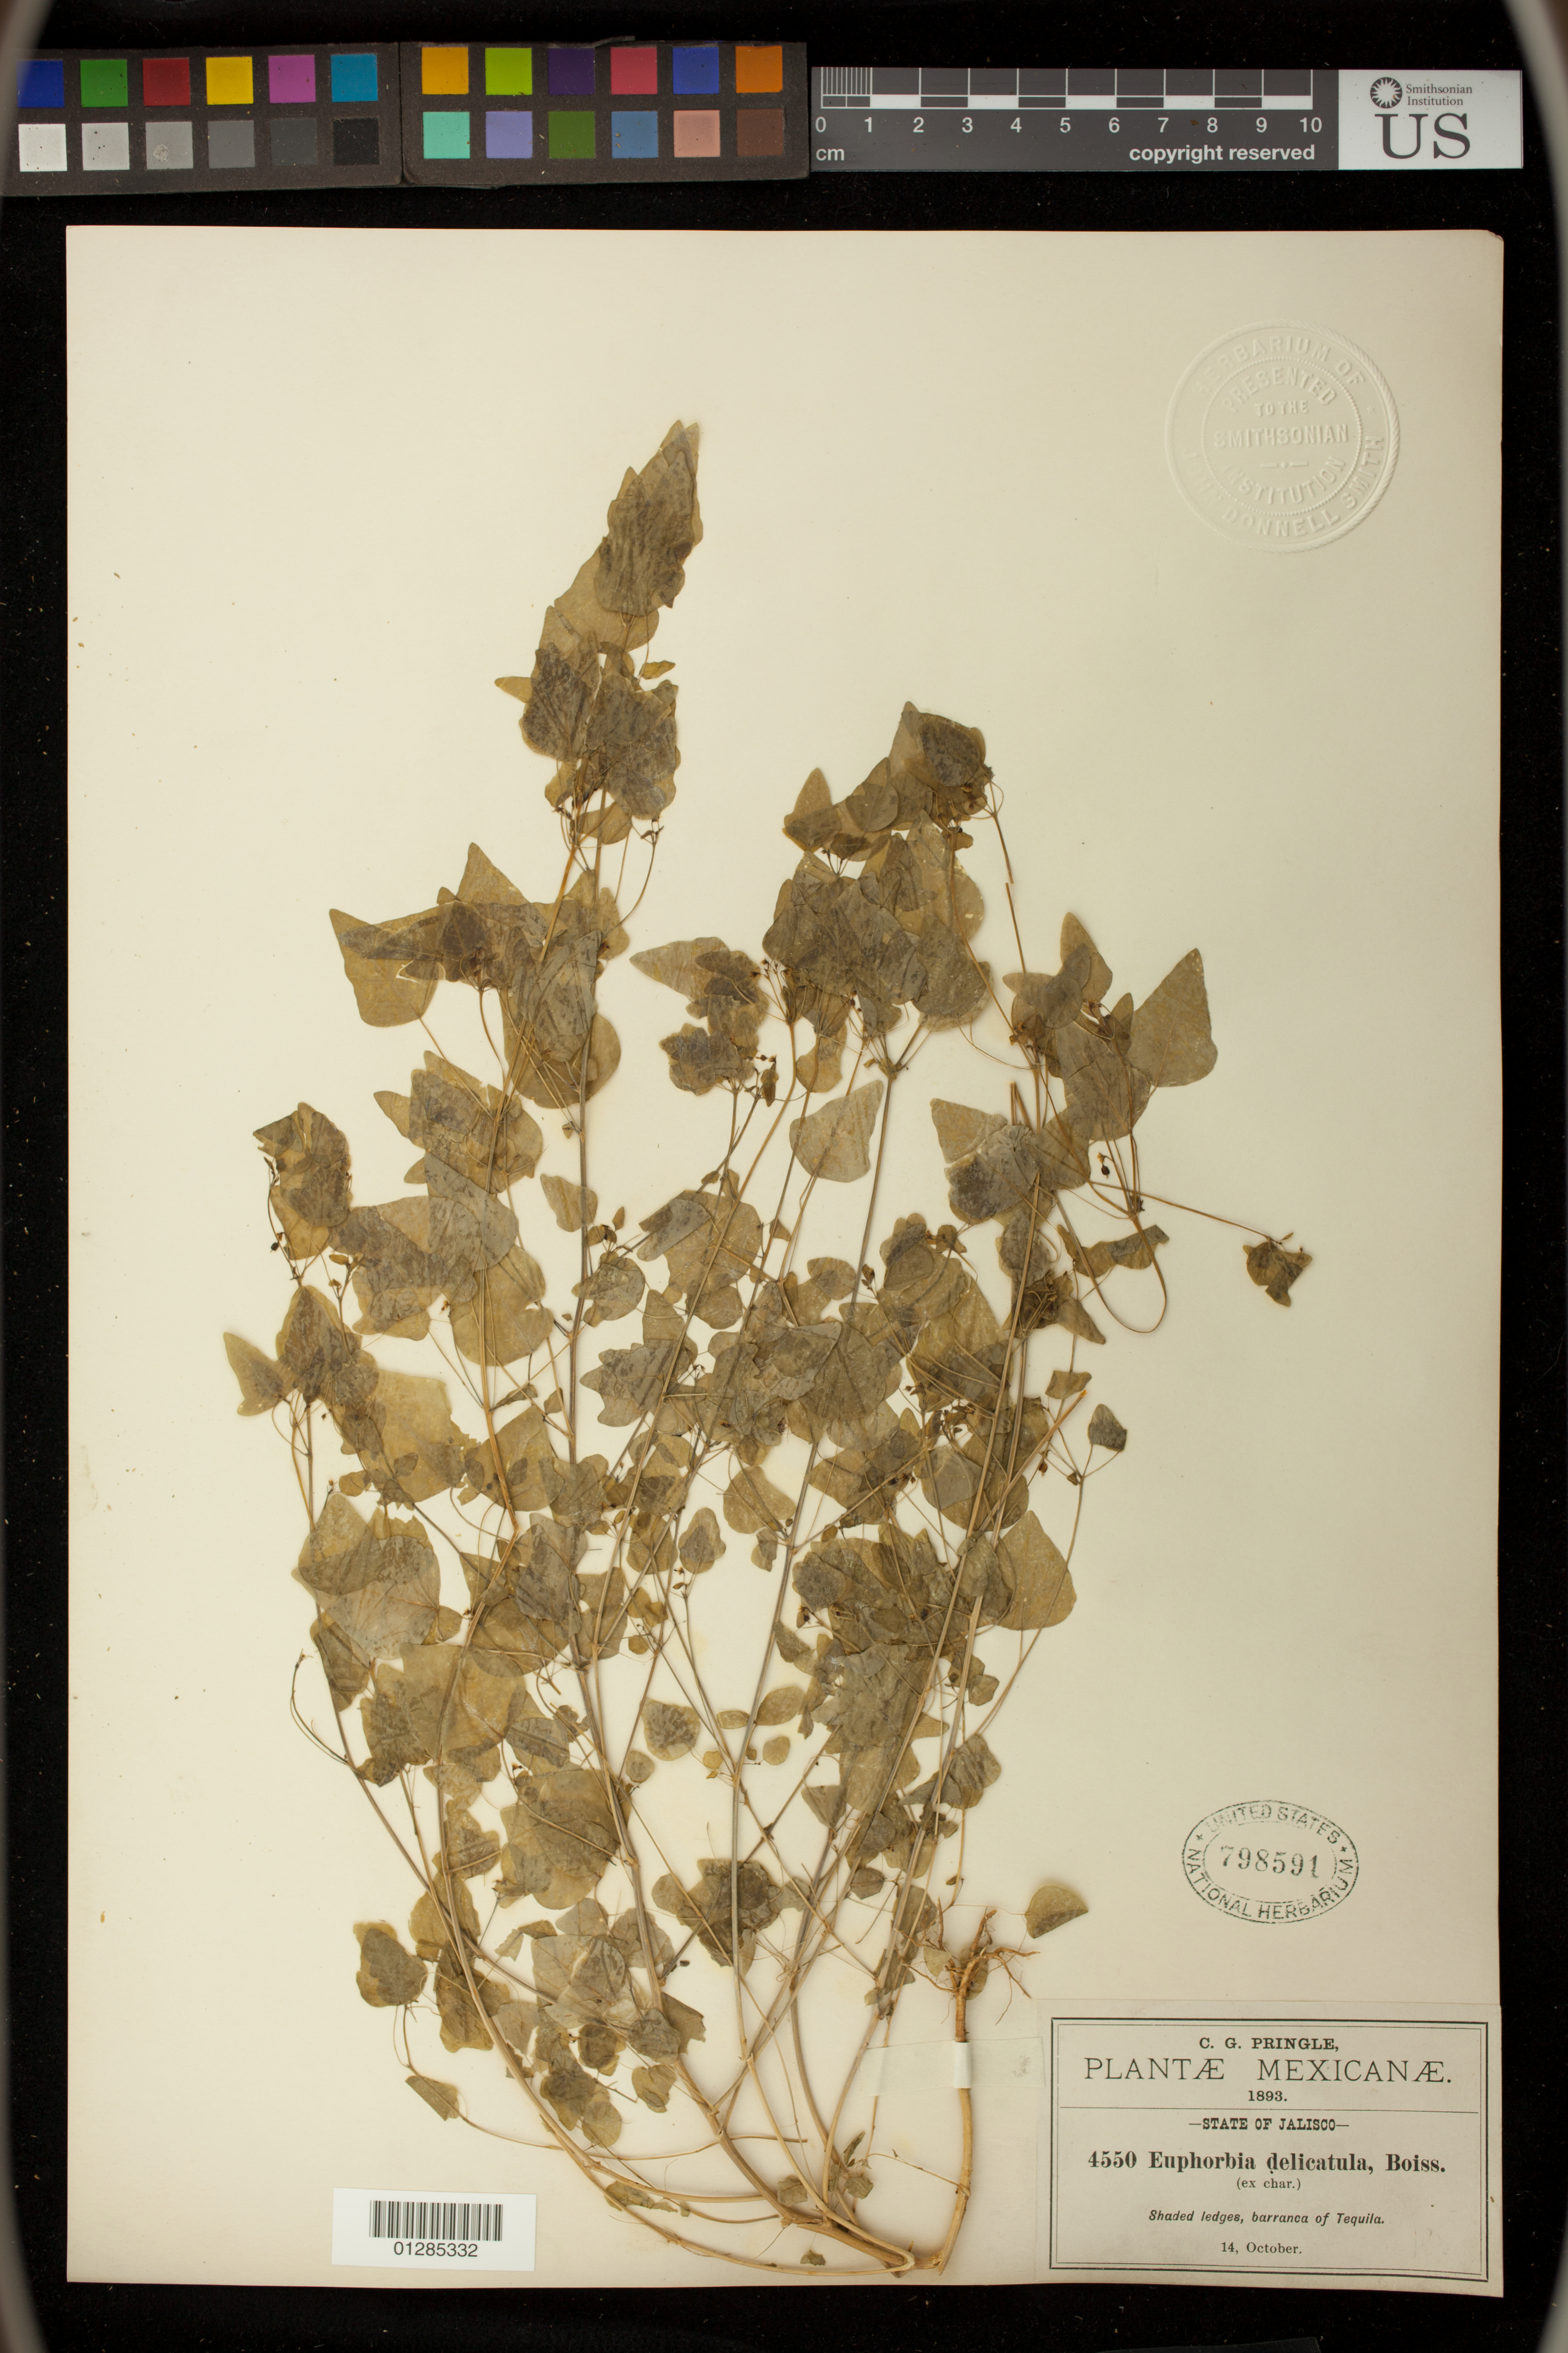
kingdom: Plantae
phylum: Tracheophyta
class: Magnoliopsida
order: Malpighiales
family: Euphorbiaceae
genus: Euphorbia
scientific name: Euphorbia delicatula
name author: Boiss.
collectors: C. G. Pringle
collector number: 4550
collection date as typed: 14 Oct 1893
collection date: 1893-10-14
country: Mexico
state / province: Jalisco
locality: Barranca of Tequila.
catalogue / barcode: US 798591